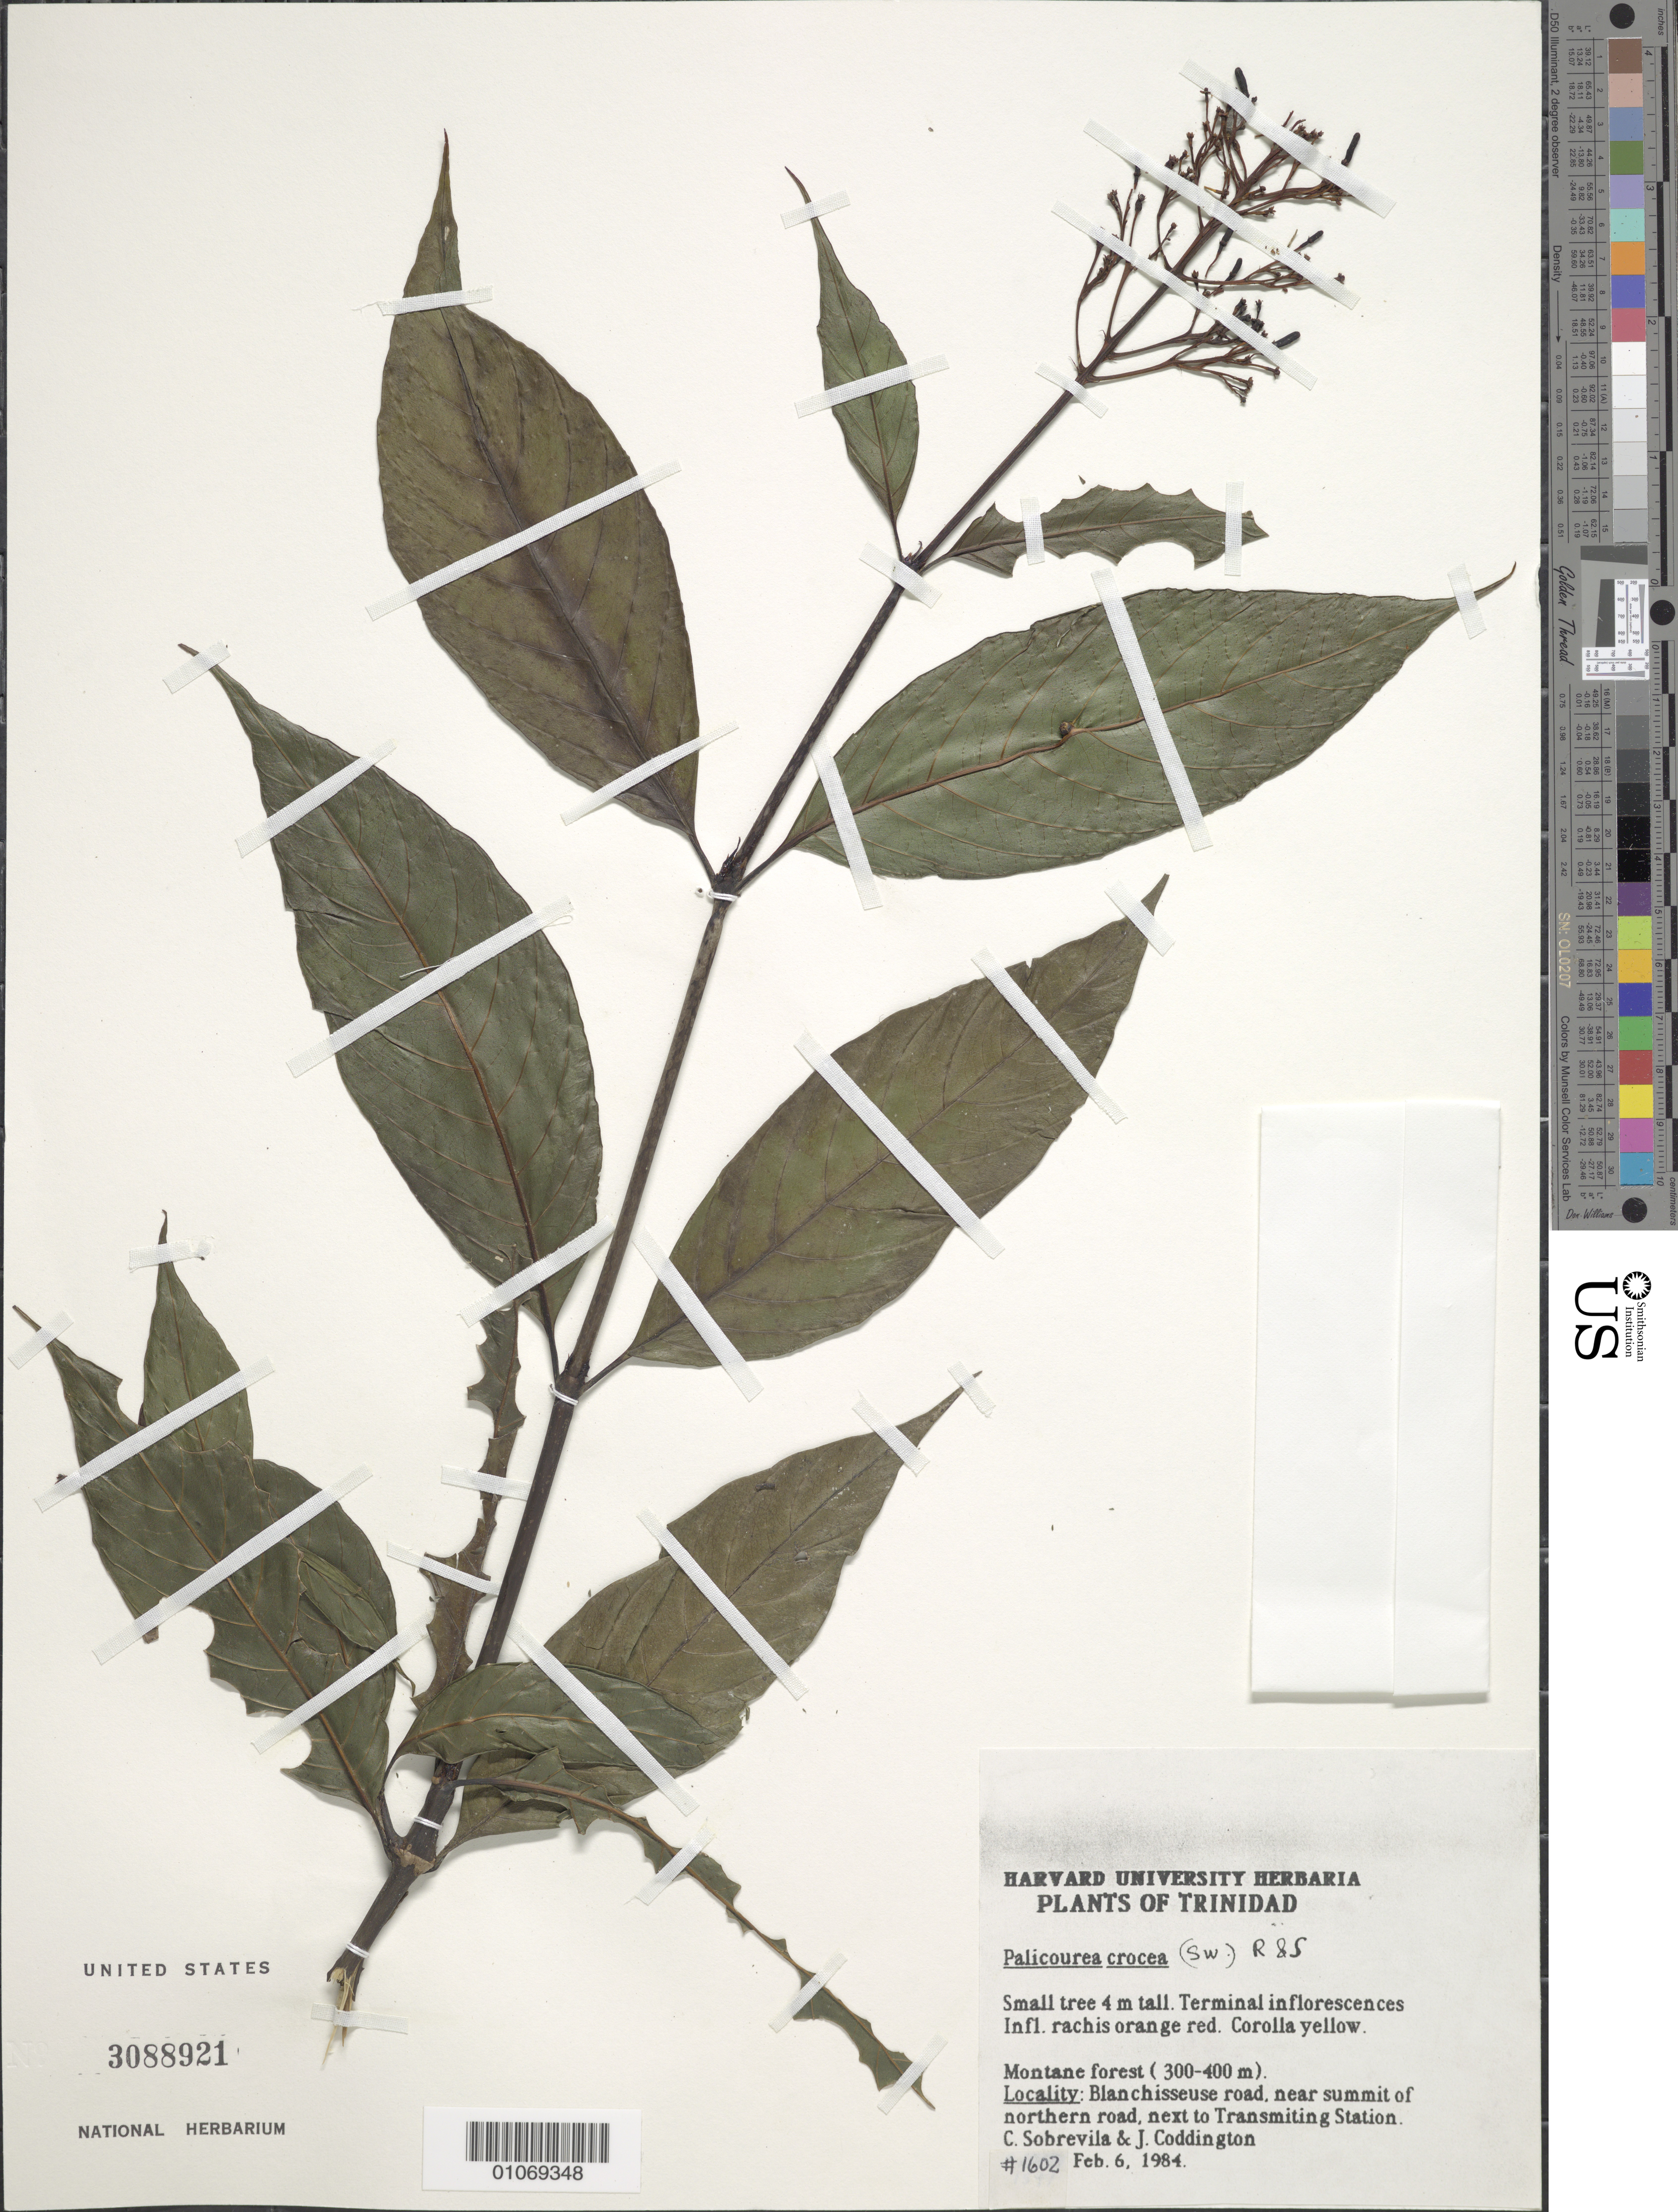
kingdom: Plantae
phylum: Tracheophyta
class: Magnoliopsida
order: Gentianales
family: Rubiaceae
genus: Palicourea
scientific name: Palicourea crocea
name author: (Sw.) Schult.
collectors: C. Sobrevila & J. Coddington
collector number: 1602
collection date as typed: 06 Feb 1984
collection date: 1984-02-06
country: Trinidad and Tobago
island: Trinidad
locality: Montane forest. Blanchisseuse road near summit of northern road, next to Transmitting Station.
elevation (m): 300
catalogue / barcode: US 3088921